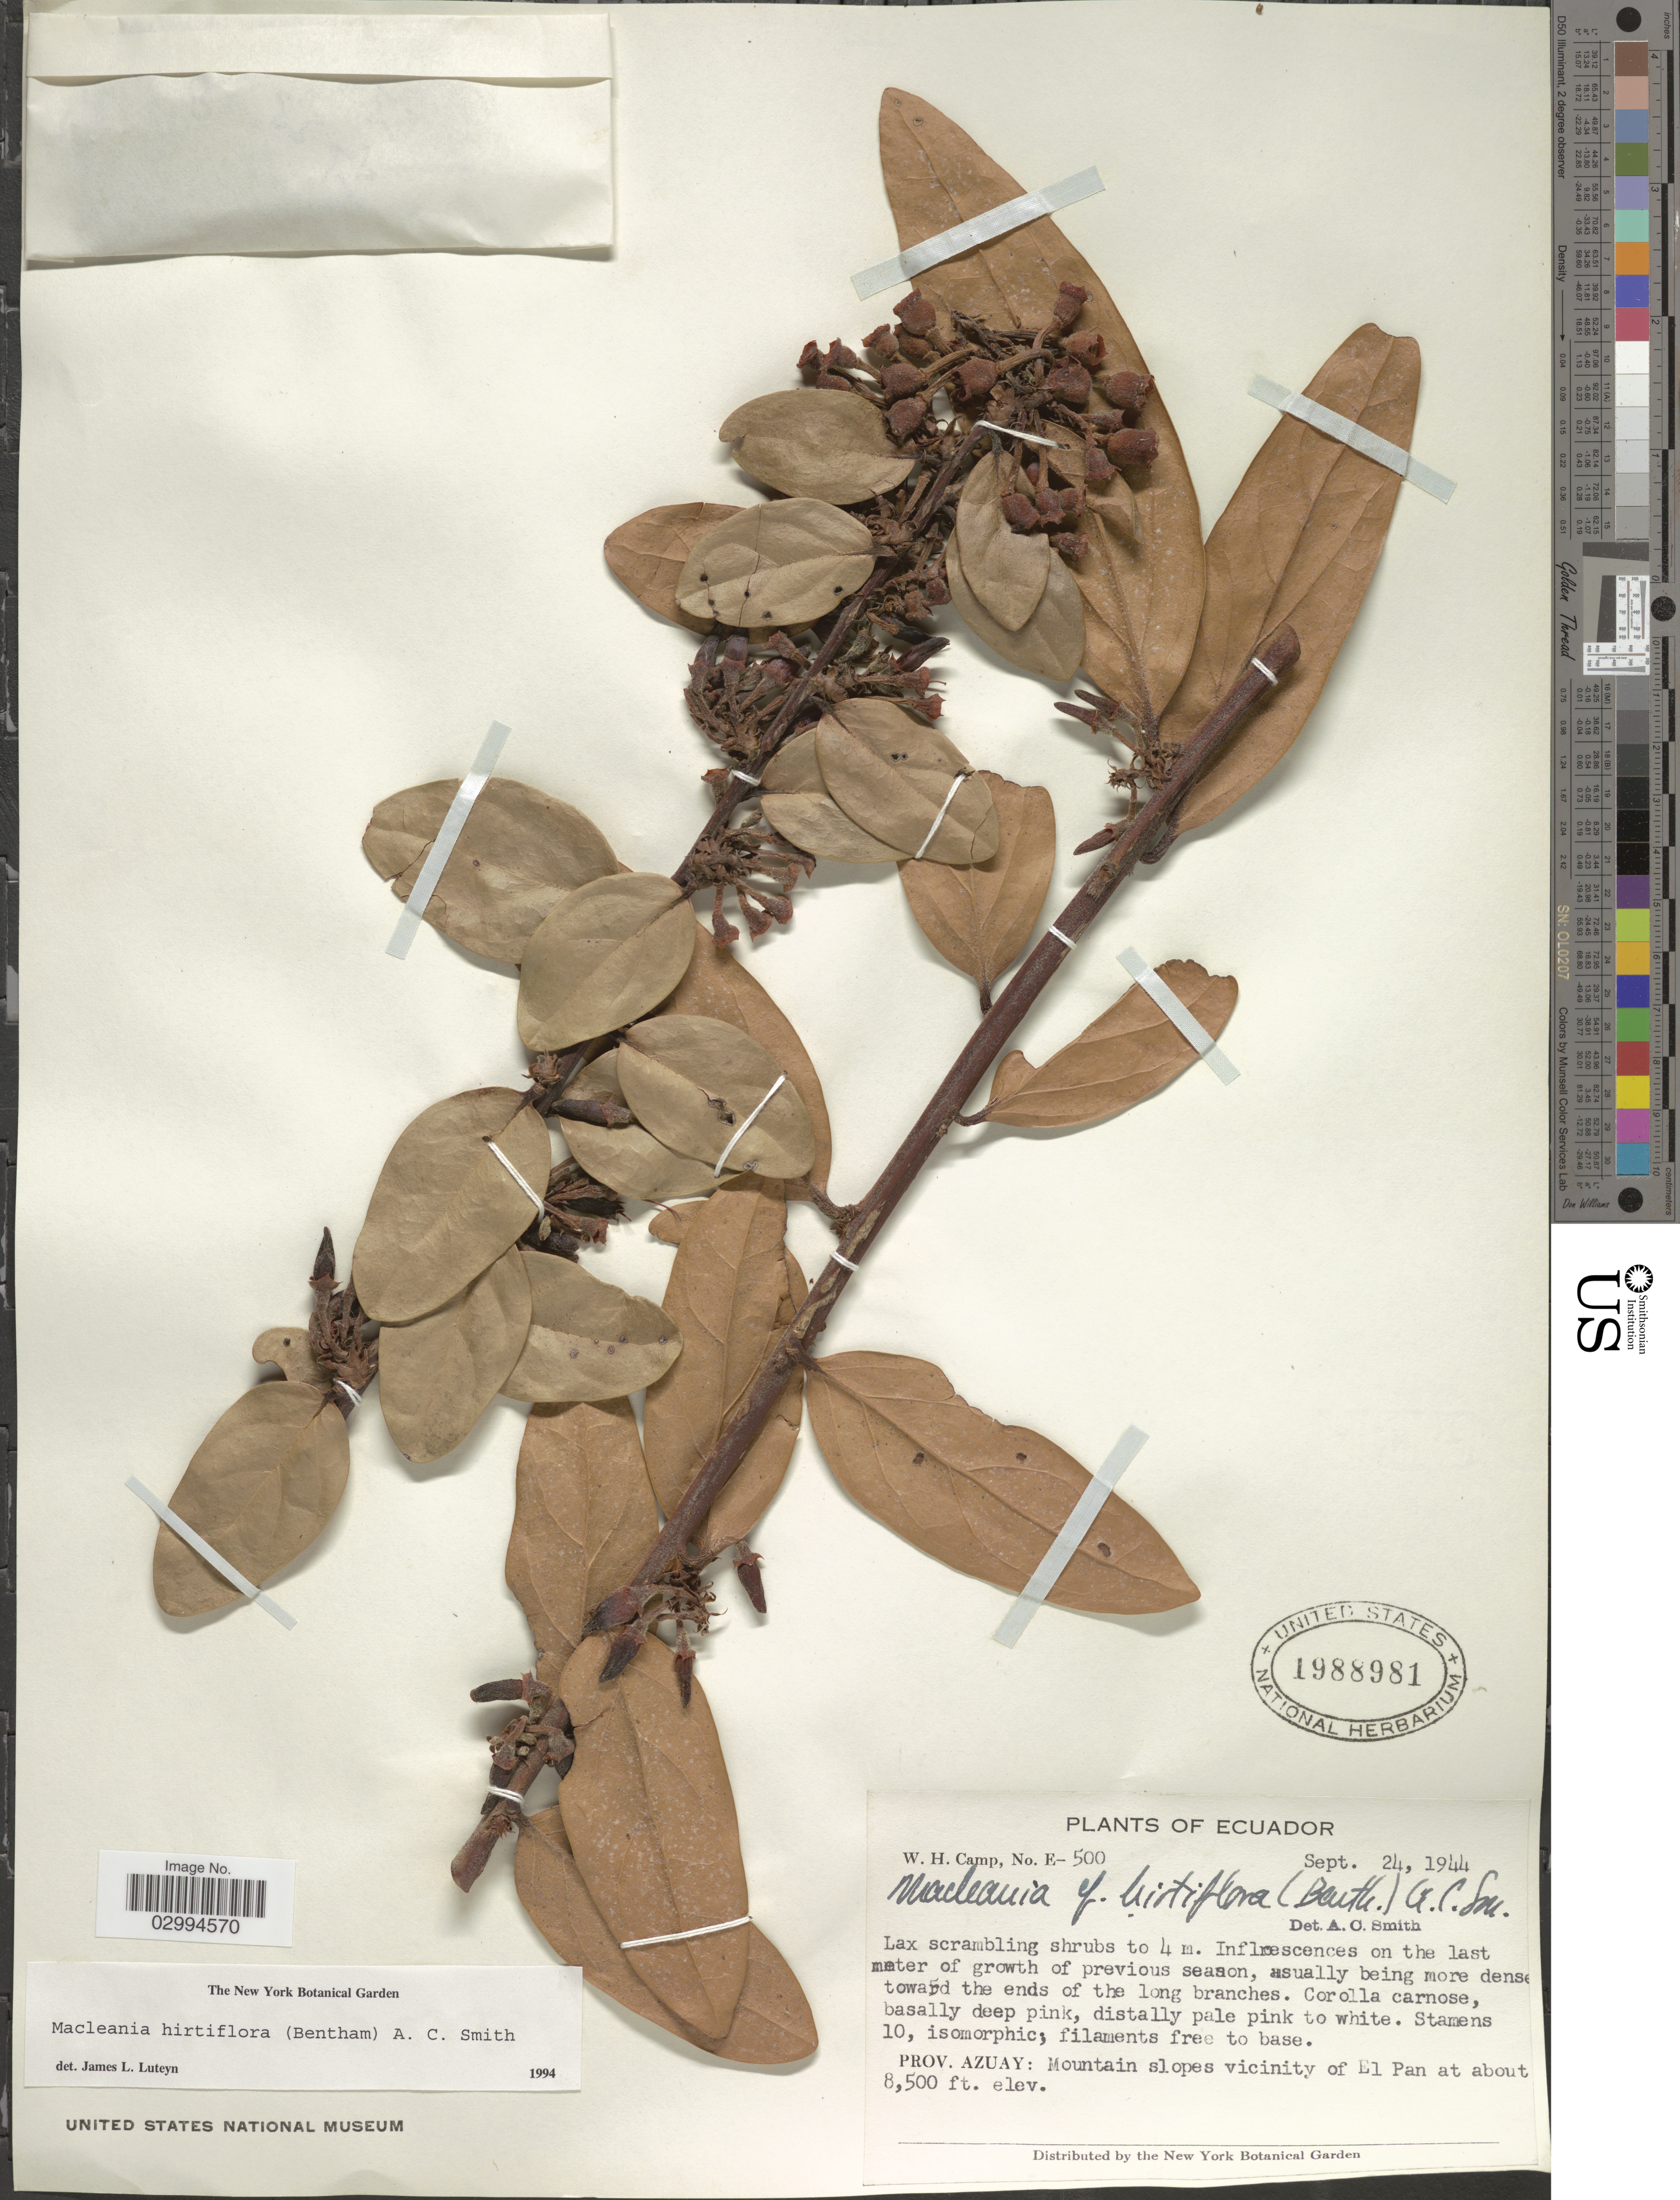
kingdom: Plantae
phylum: Tracheophyta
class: Magnoliopsida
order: Ericales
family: Ericaceae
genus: Macleania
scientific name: Macleania hirtiflora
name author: (Benth.) A.C. Sm.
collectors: W. H. Camp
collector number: E-500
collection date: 1944-09-24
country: Ecuador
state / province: Azuay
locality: Mountain slopes vicinity of El Pan.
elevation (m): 2591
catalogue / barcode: US 1988981